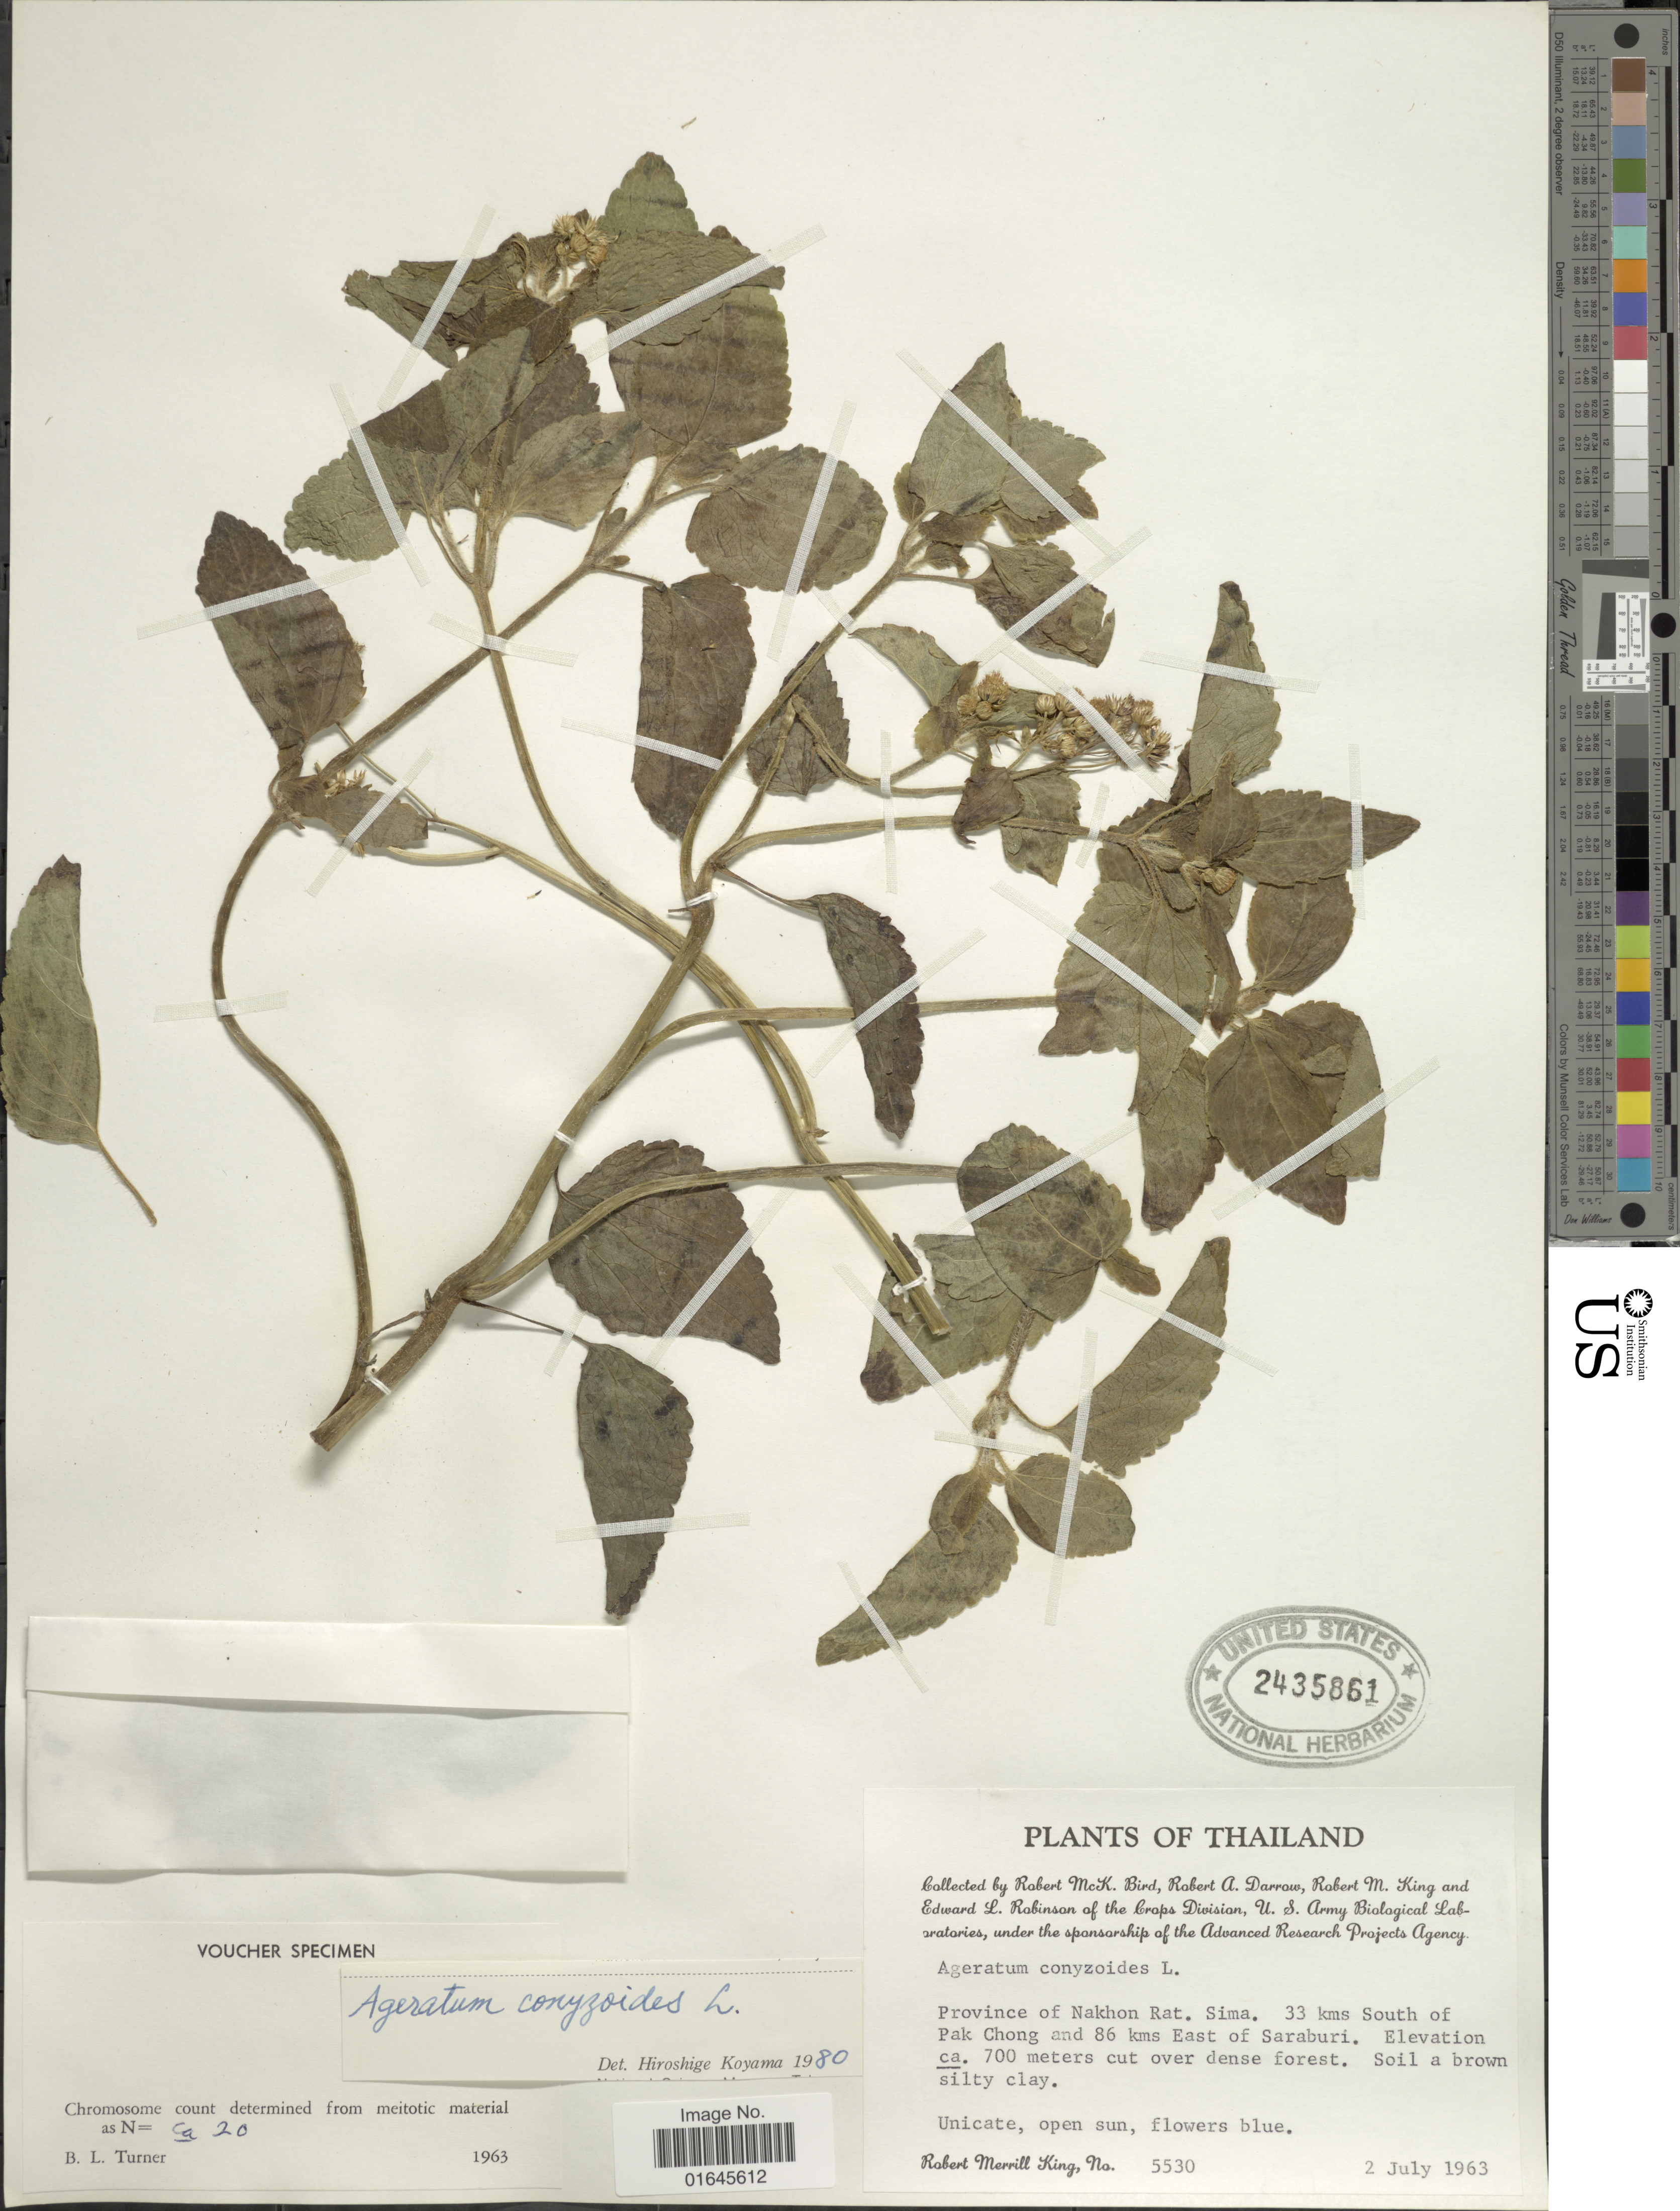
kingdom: Plantae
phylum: Tracheophyta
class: Magnoliopsida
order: Asterales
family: Asteraceae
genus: Ageratum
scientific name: Ageratum conyzoides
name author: L.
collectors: R. M. King, R. M. Bird, R. A. Darrow & E. L. Robinson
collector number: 5530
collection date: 1963-07-02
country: Thailand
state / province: Nakhon Ratchasima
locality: Province of Nakhon Rat Sima, 33 kms South of Pak Chong and 86 kms East of Saraburi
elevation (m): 700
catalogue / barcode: US 2435861